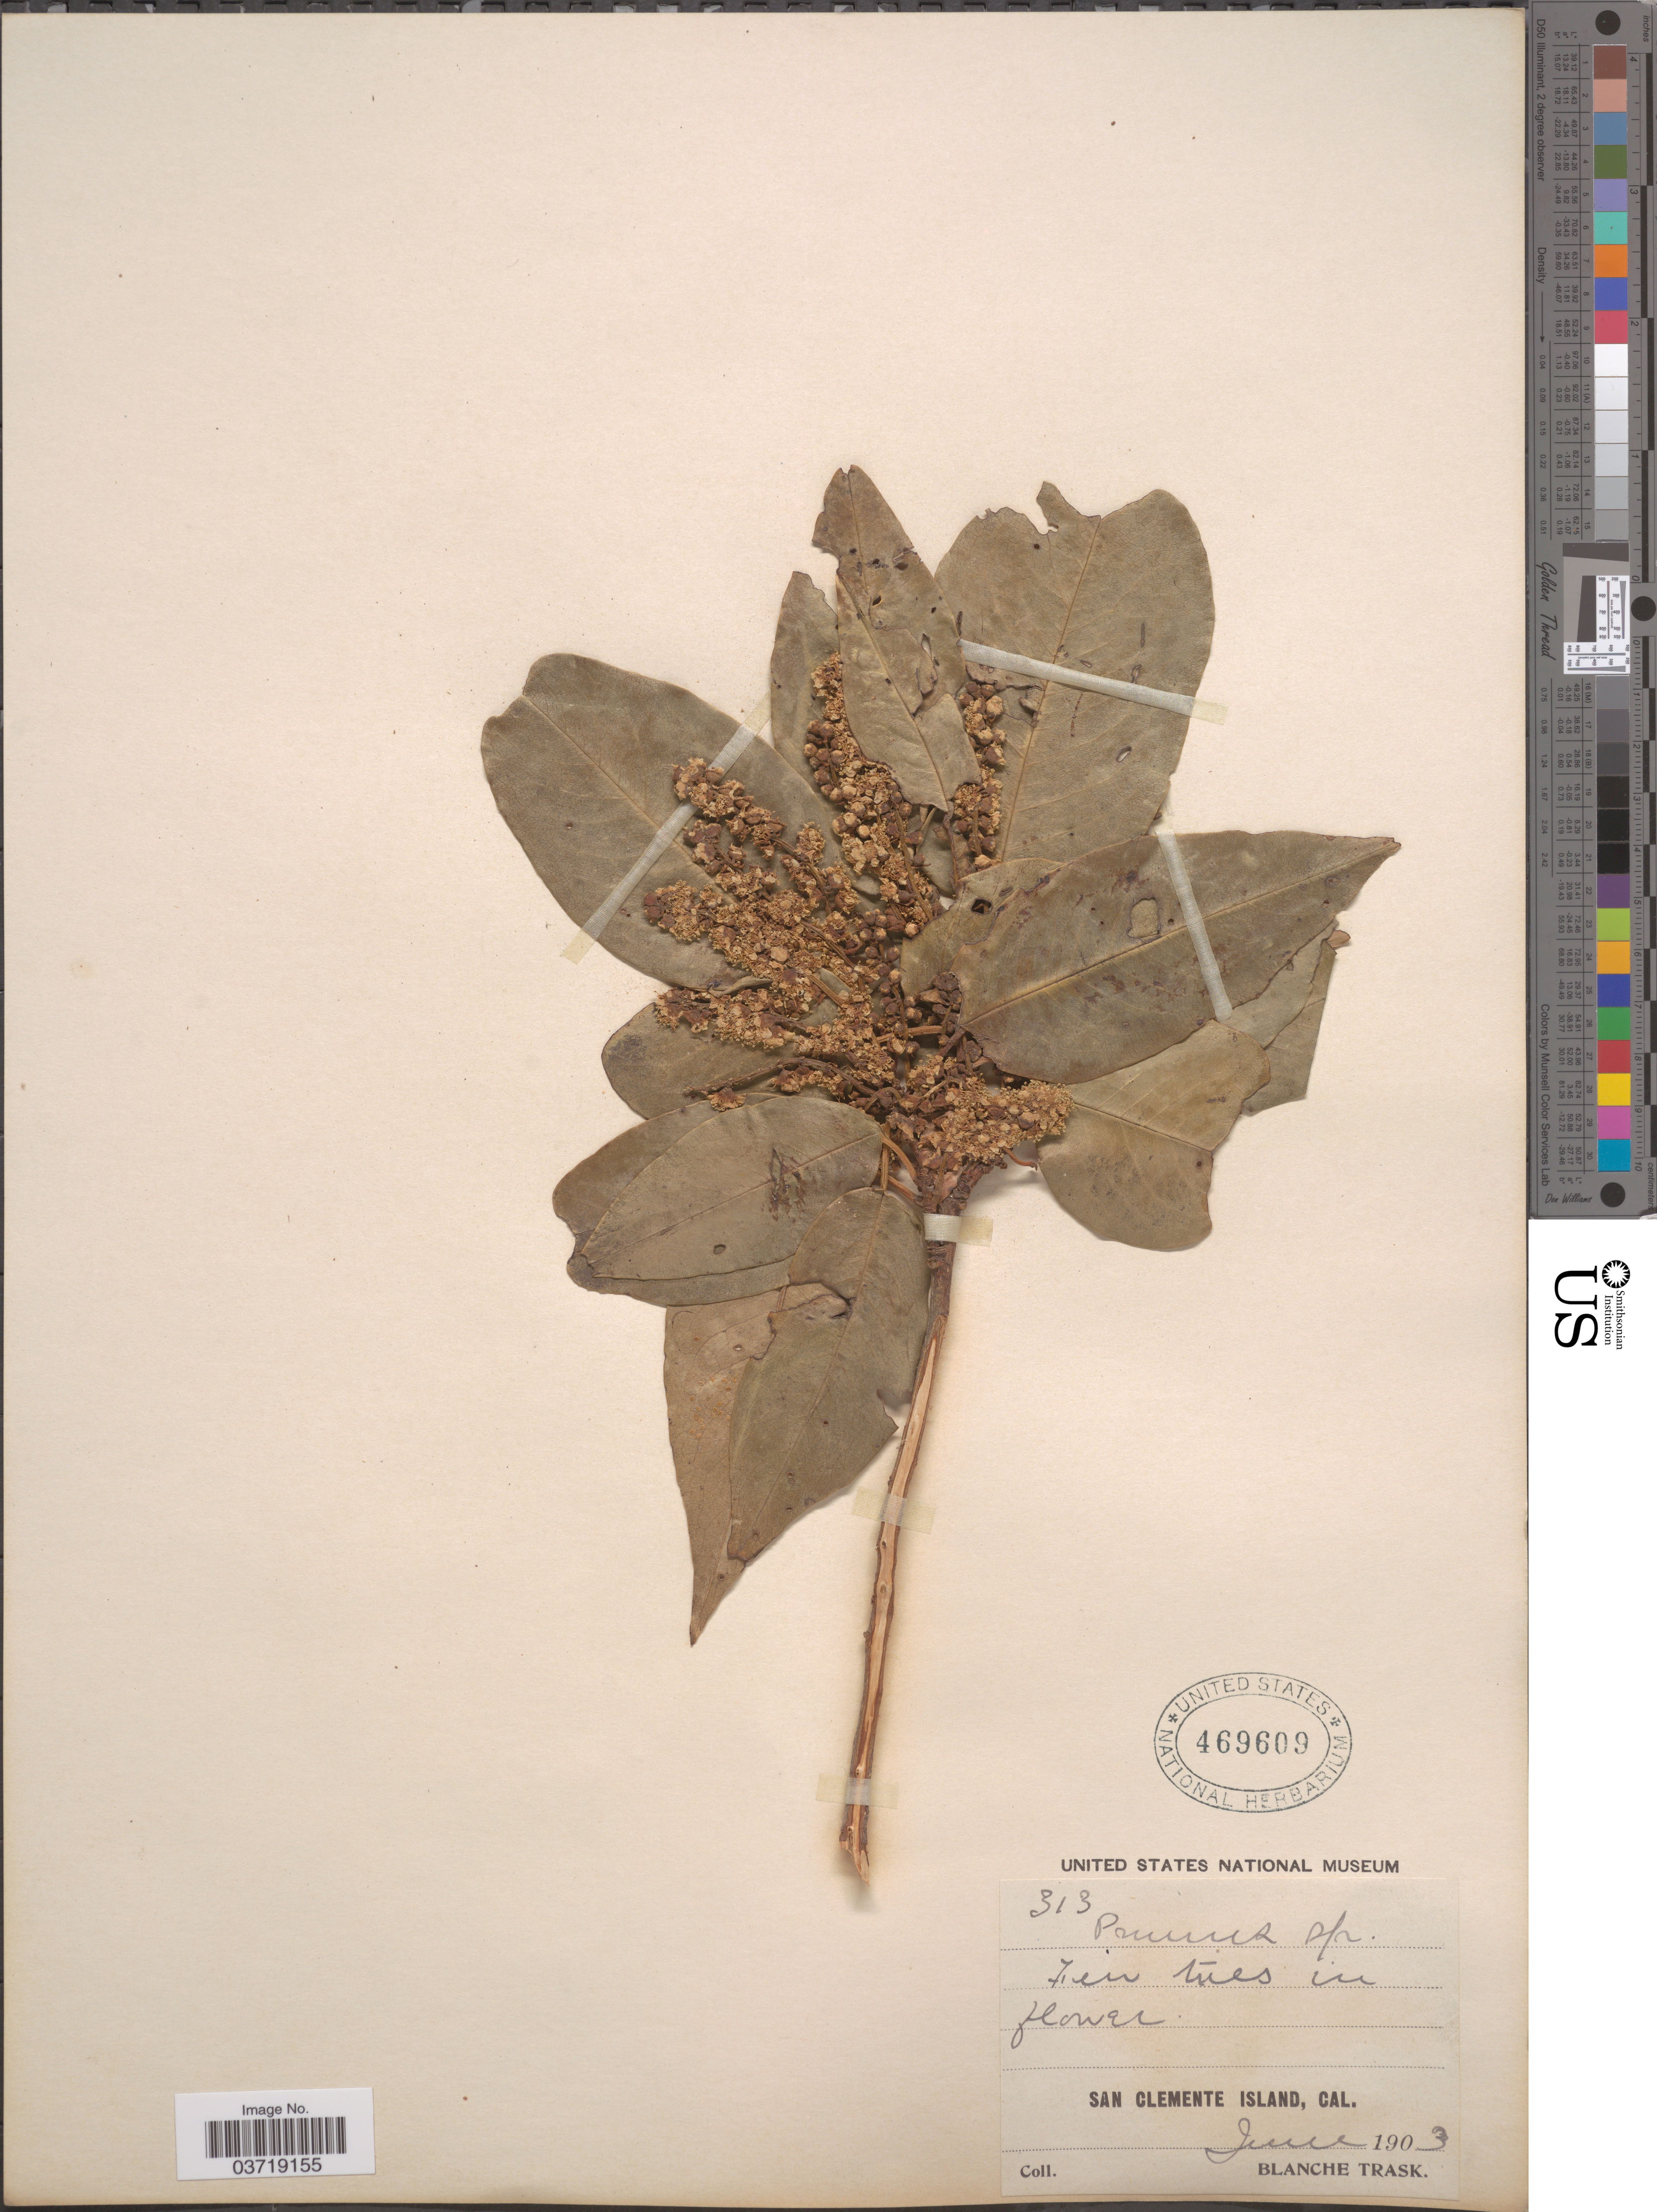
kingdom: Plantae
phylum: Tracheophyta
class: Magnoliopsida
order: Rosales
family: Rosaceae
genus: Prunus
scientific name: Prunus ilicifolia var. occidentalis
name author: K. Brandegee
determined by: Strong, Mark T., (BOT), Smithsonian Institution - National Museum of Natural History (UNITED STATES)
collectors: B. Trask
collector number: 313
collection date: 1903-06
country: United States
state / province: California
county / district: Los Angeles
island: San Clemente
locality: San Clemente Island.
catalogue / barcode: US 469609